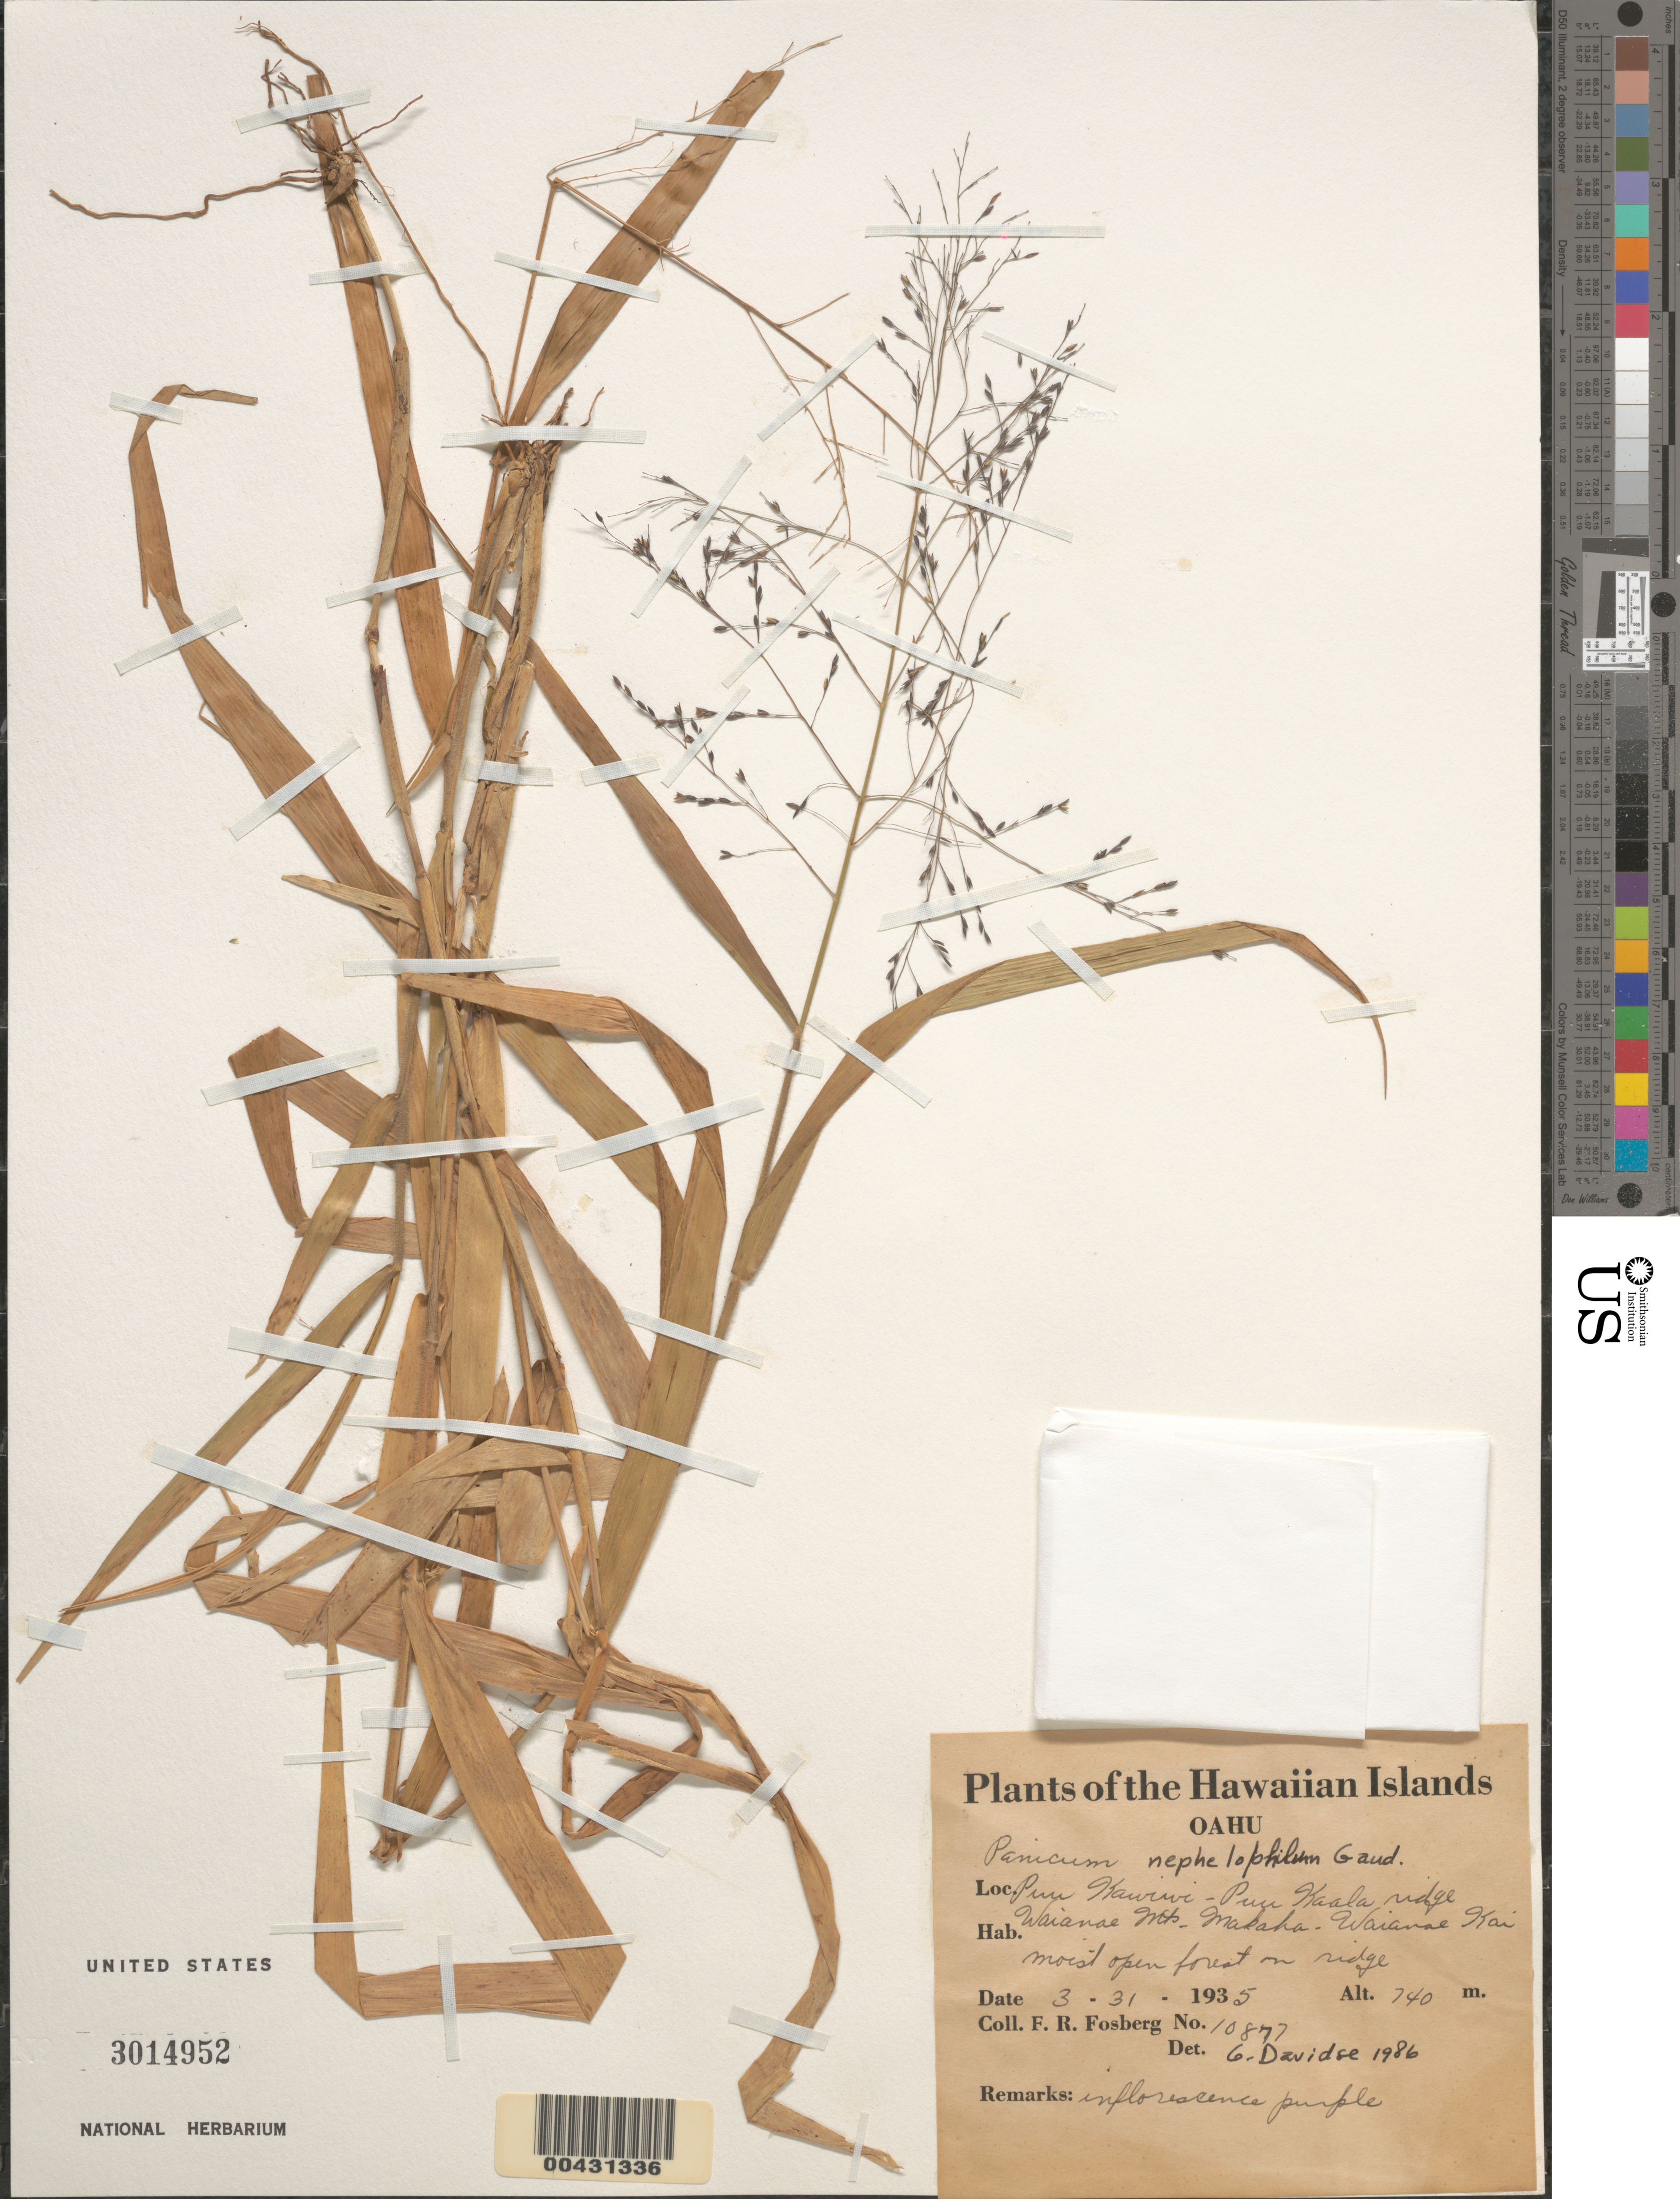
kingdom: Plantae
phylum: Tracheophyta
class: Liliopsida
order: Poales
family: Poaceae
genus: Panicum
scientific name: Panicum nephelophilum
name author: Gaudich.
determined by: Davidse, Gerrit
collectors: F. R. Fosberg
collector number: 10877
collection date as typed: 31 Mar 1935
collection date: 1935-03-31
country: United States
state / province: Hawaii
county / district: Honolulu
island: Oahu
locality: Puu Kawiwi-Puu Kaala Ridge, Waianae Mountains-Makaha-Waianae Kai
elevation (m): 740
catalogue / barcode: US 3014952